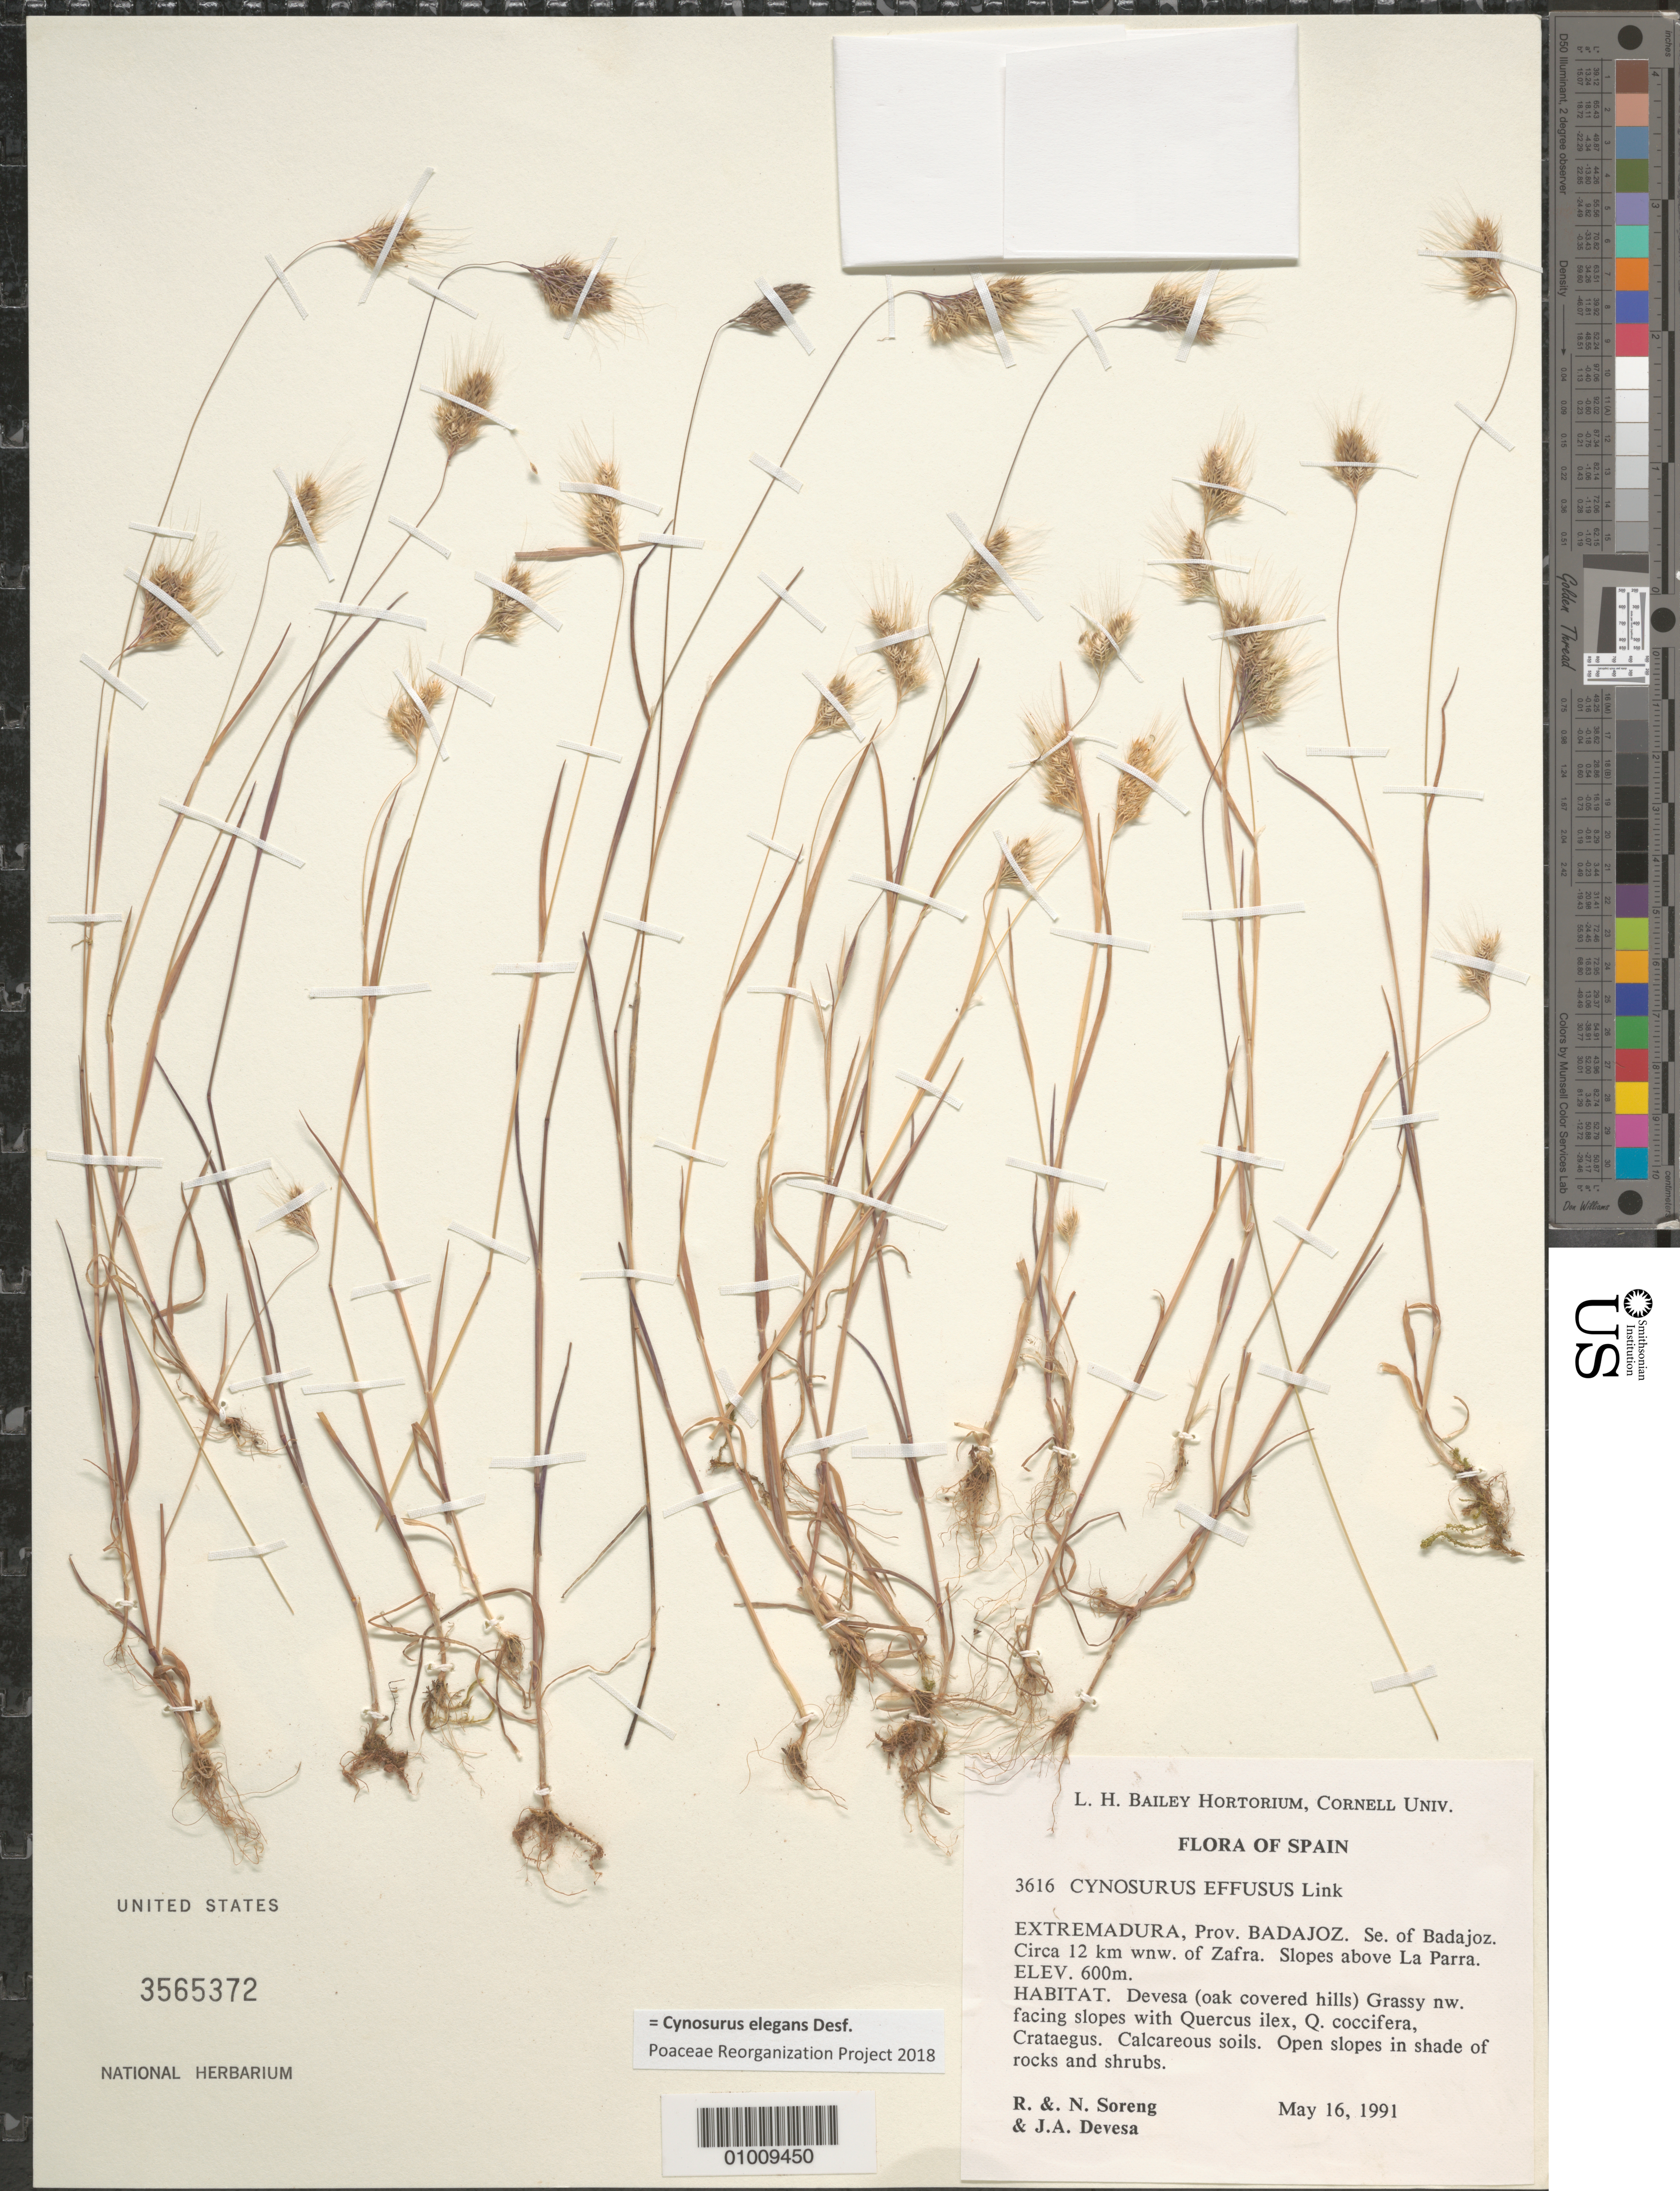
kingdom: Plantae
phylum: Tracheophyta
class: Liliopsida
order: Poales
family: Poaceae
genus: Cynosurus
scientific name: Cynosurus effusus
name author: Link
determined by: Soreng, Robert J., Research Associate (BOT), Smithsonian Institution - National Museum of Natural History (UNITED STATES)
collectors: R. J. Soreng, N. L. Soreng & J. Devesa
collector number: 3616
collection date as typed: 16 May 1991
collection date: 1991-05-16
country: Spain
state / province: Extremadura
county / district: Badajoz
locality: Se. of Badajoz. Circa 12 km wnw. of Zafra. Slopes above La Parra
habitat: Devesa (oak covered hills) Grassy nw. facing slopes with Quercus ilex, Q. coccifera, Crataegus. Calcareous soils, open slope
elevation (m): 600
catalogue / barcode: US 3565372